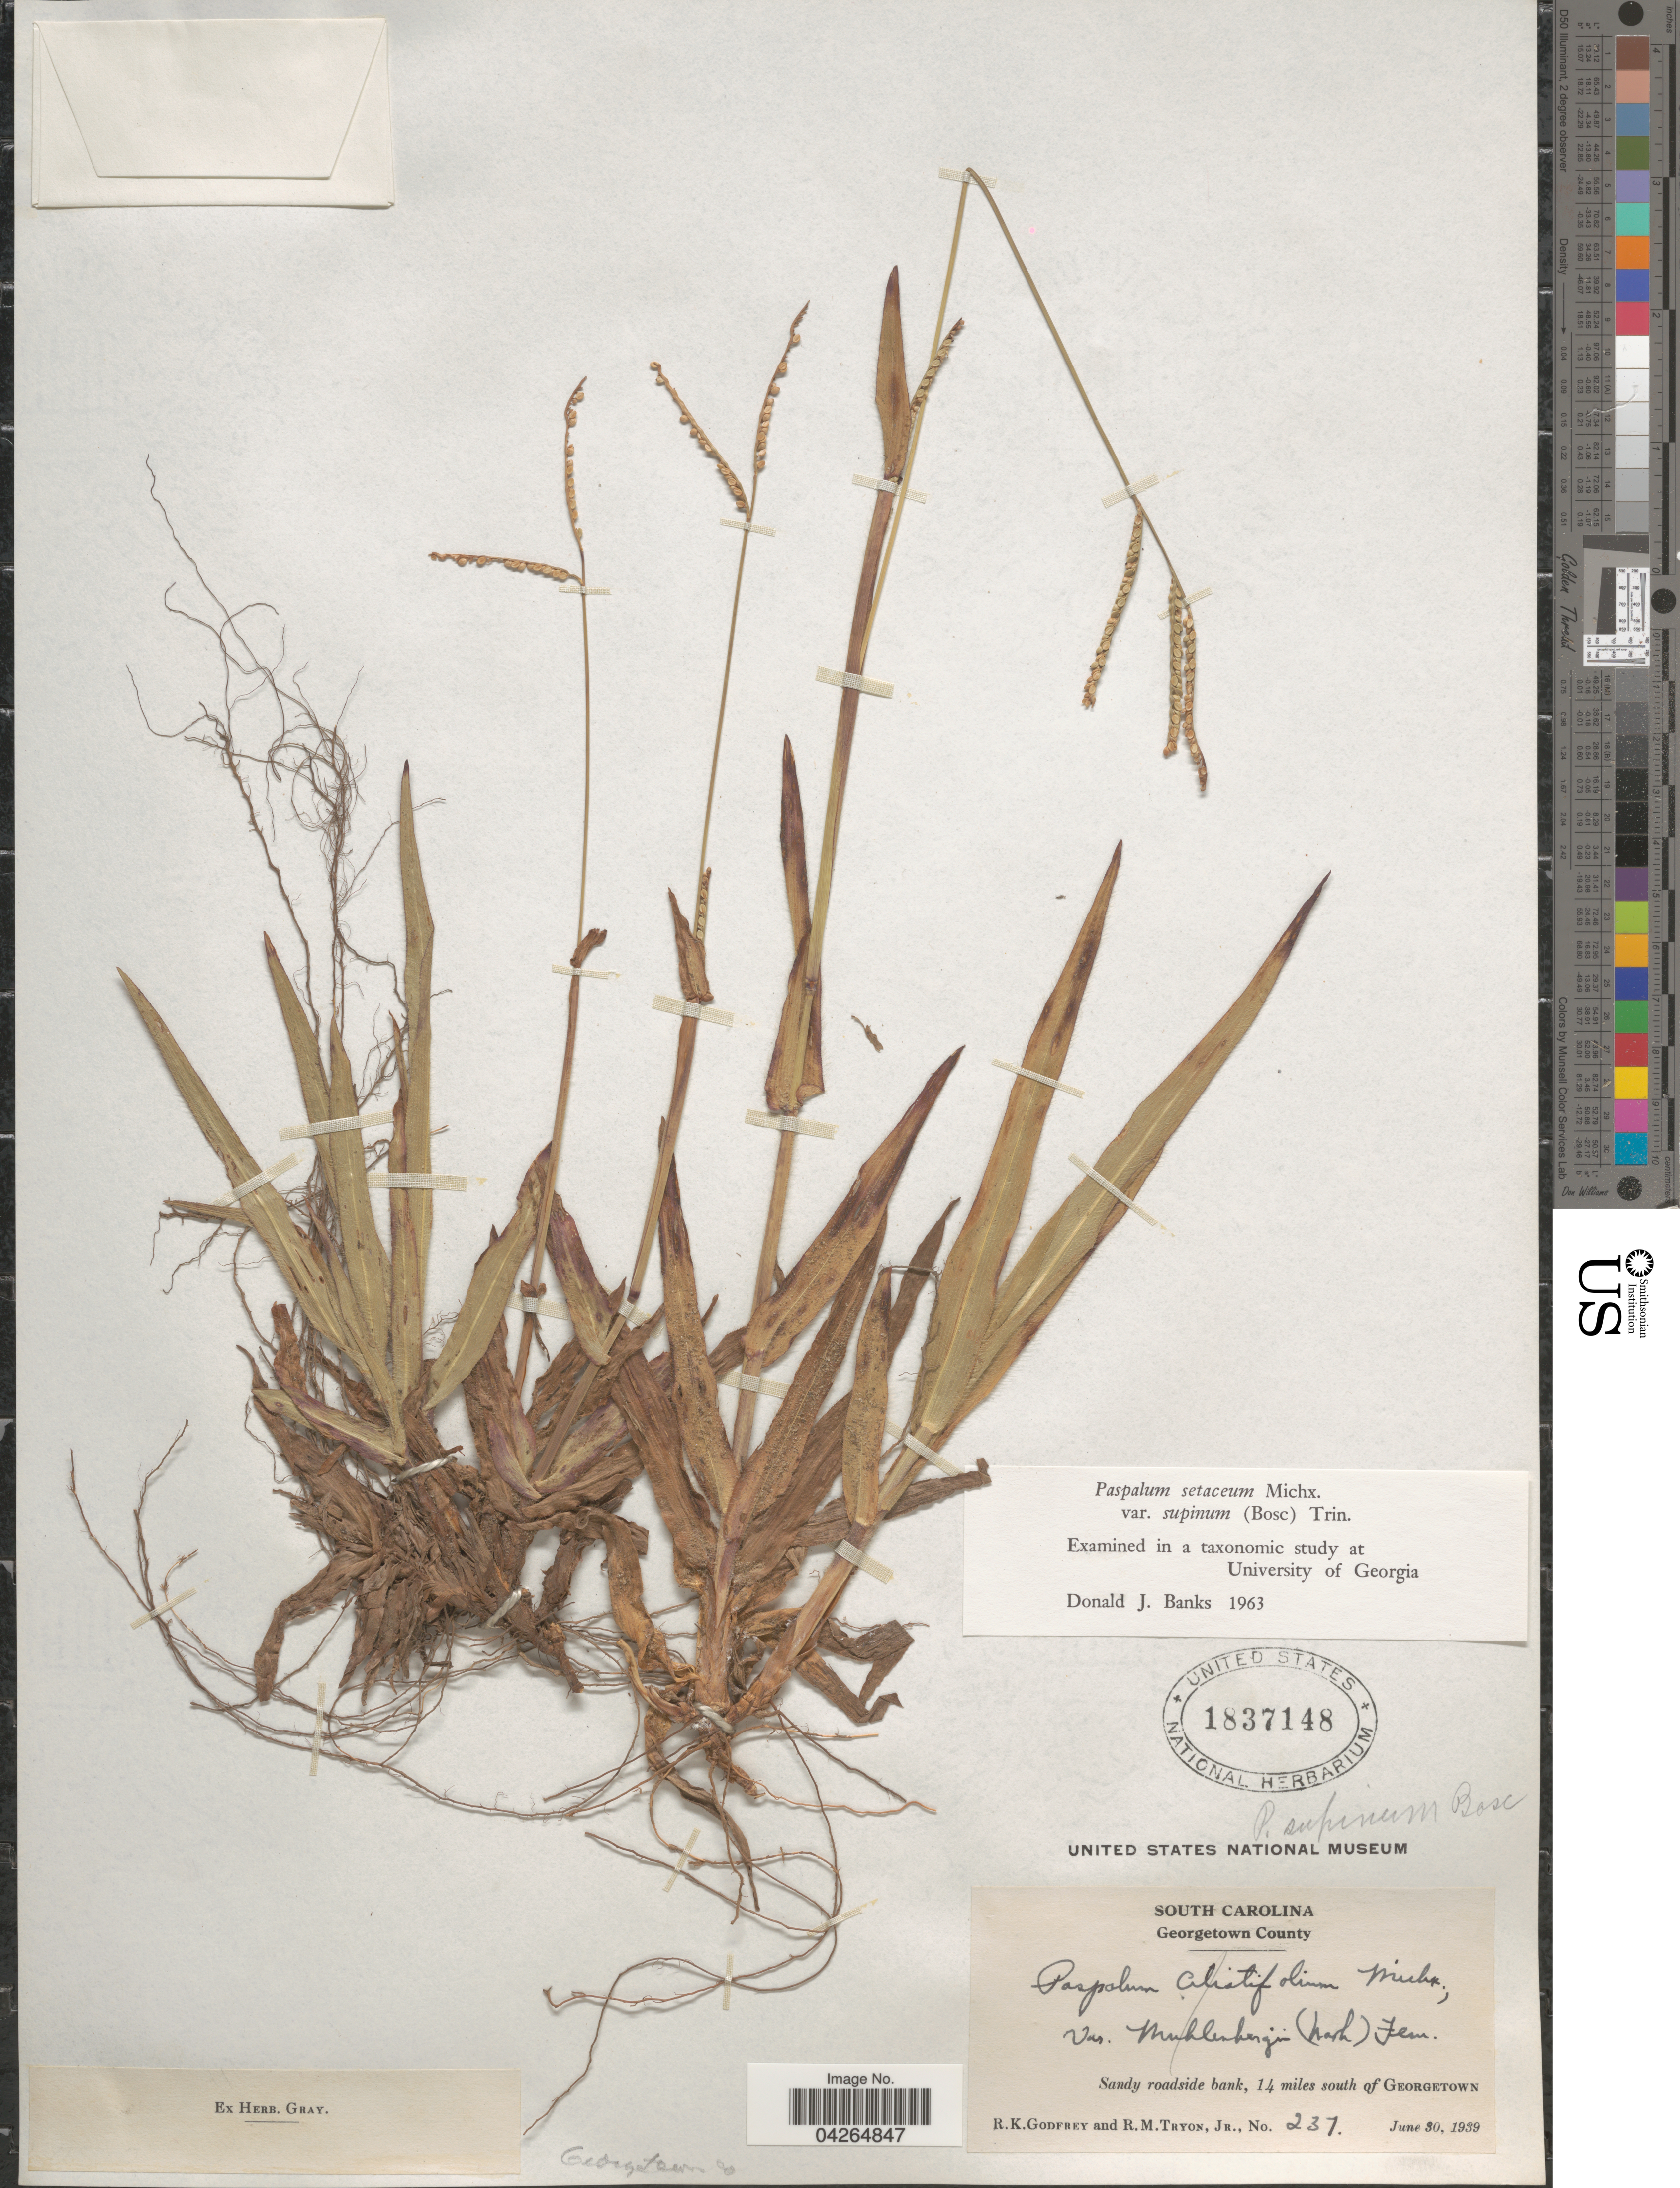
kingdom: Plantae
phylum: Tracheophyta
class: Liliopsida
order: Poales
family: Poaceae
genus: Paspalum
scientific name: Paspalum setaceum var. supinum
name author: (Bosc ex Poir.) Trin.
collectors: R. K. Godfrey & R. Tryon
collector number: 237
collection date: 1939-06-30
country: United States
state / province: South Carolina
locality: Georgetown County. Sandy roadside bank, 14 miles south of Georgetown.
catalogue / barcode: US 1837148